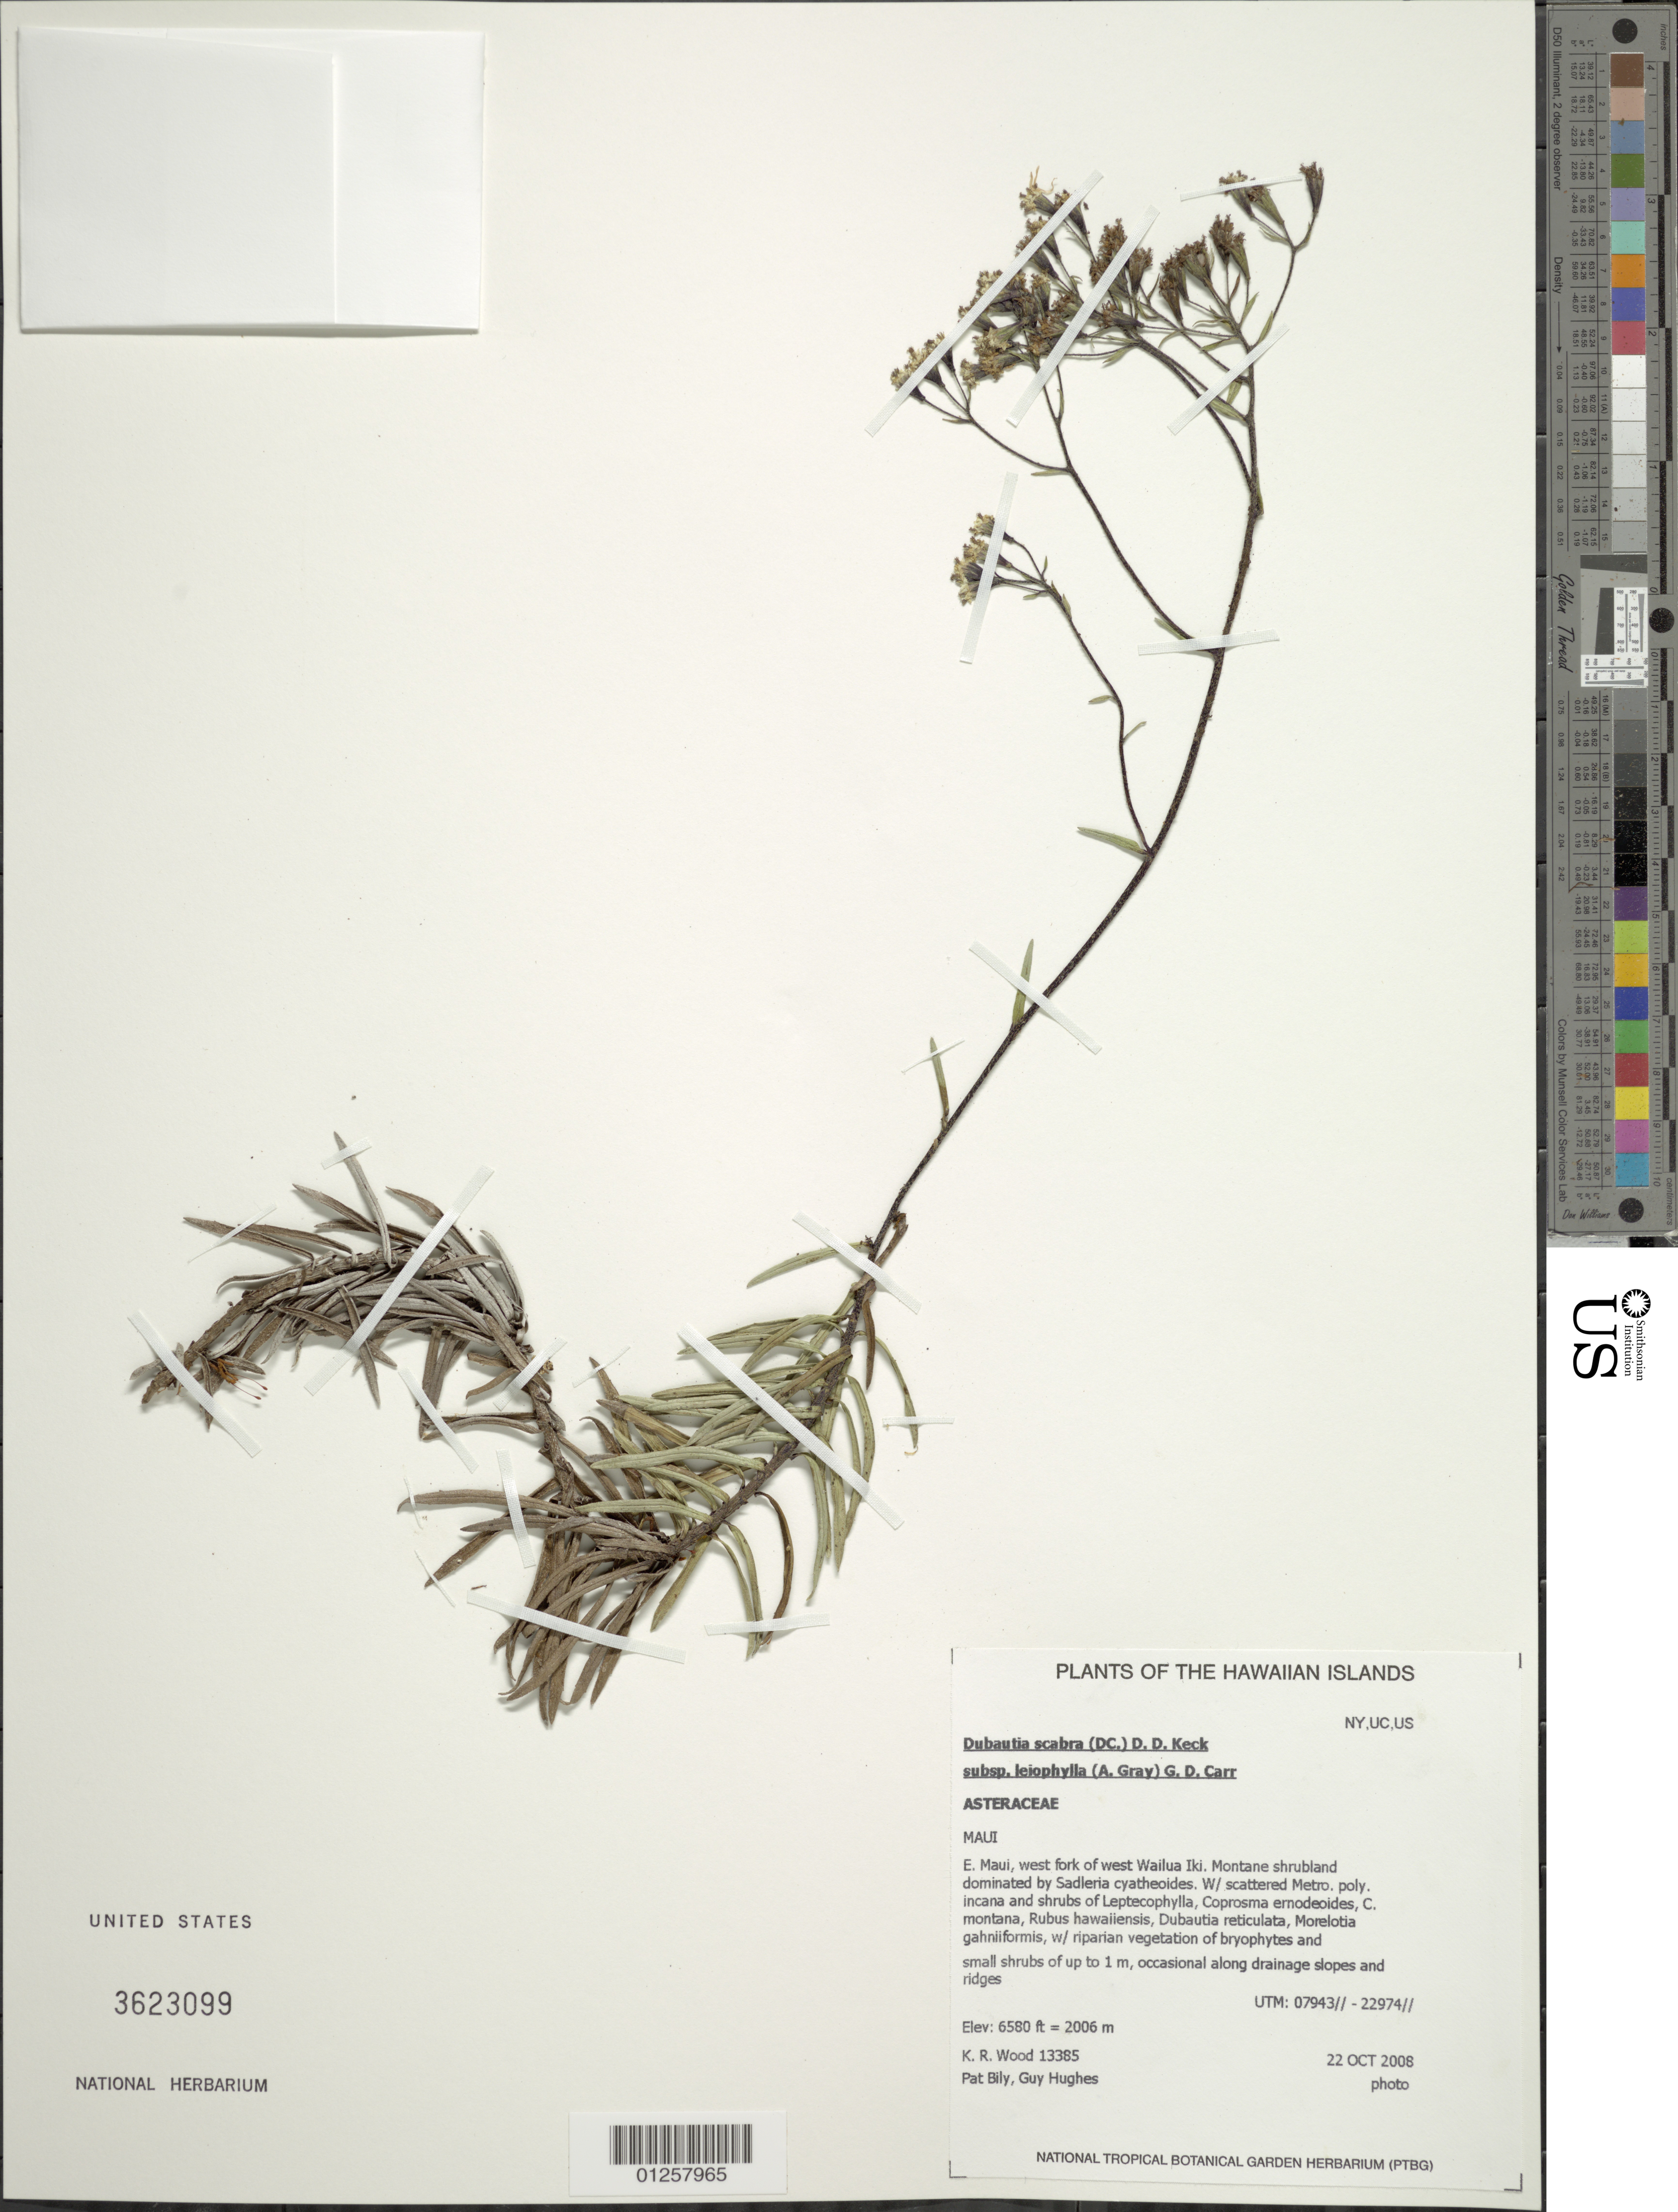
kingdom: Plantae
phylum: Tracheophyta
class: Magnoliopsida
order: Asterales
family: Asteraceae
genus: Dubautia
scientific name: Dubautia scabra subsp. leiophylla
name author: (A. Gray) G.D. Carr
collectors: K. R. Wood, P. Bily & G. Hughes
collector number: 13385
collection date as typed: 22 Oct 2008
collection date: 2008-10-22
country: United States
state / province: Hawaii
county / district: Maui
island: Maui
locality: E. Maui, west fork of west Wailua Iki.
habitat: Along drainage slopes and ridges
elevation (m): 2006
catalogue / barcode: US 3623099